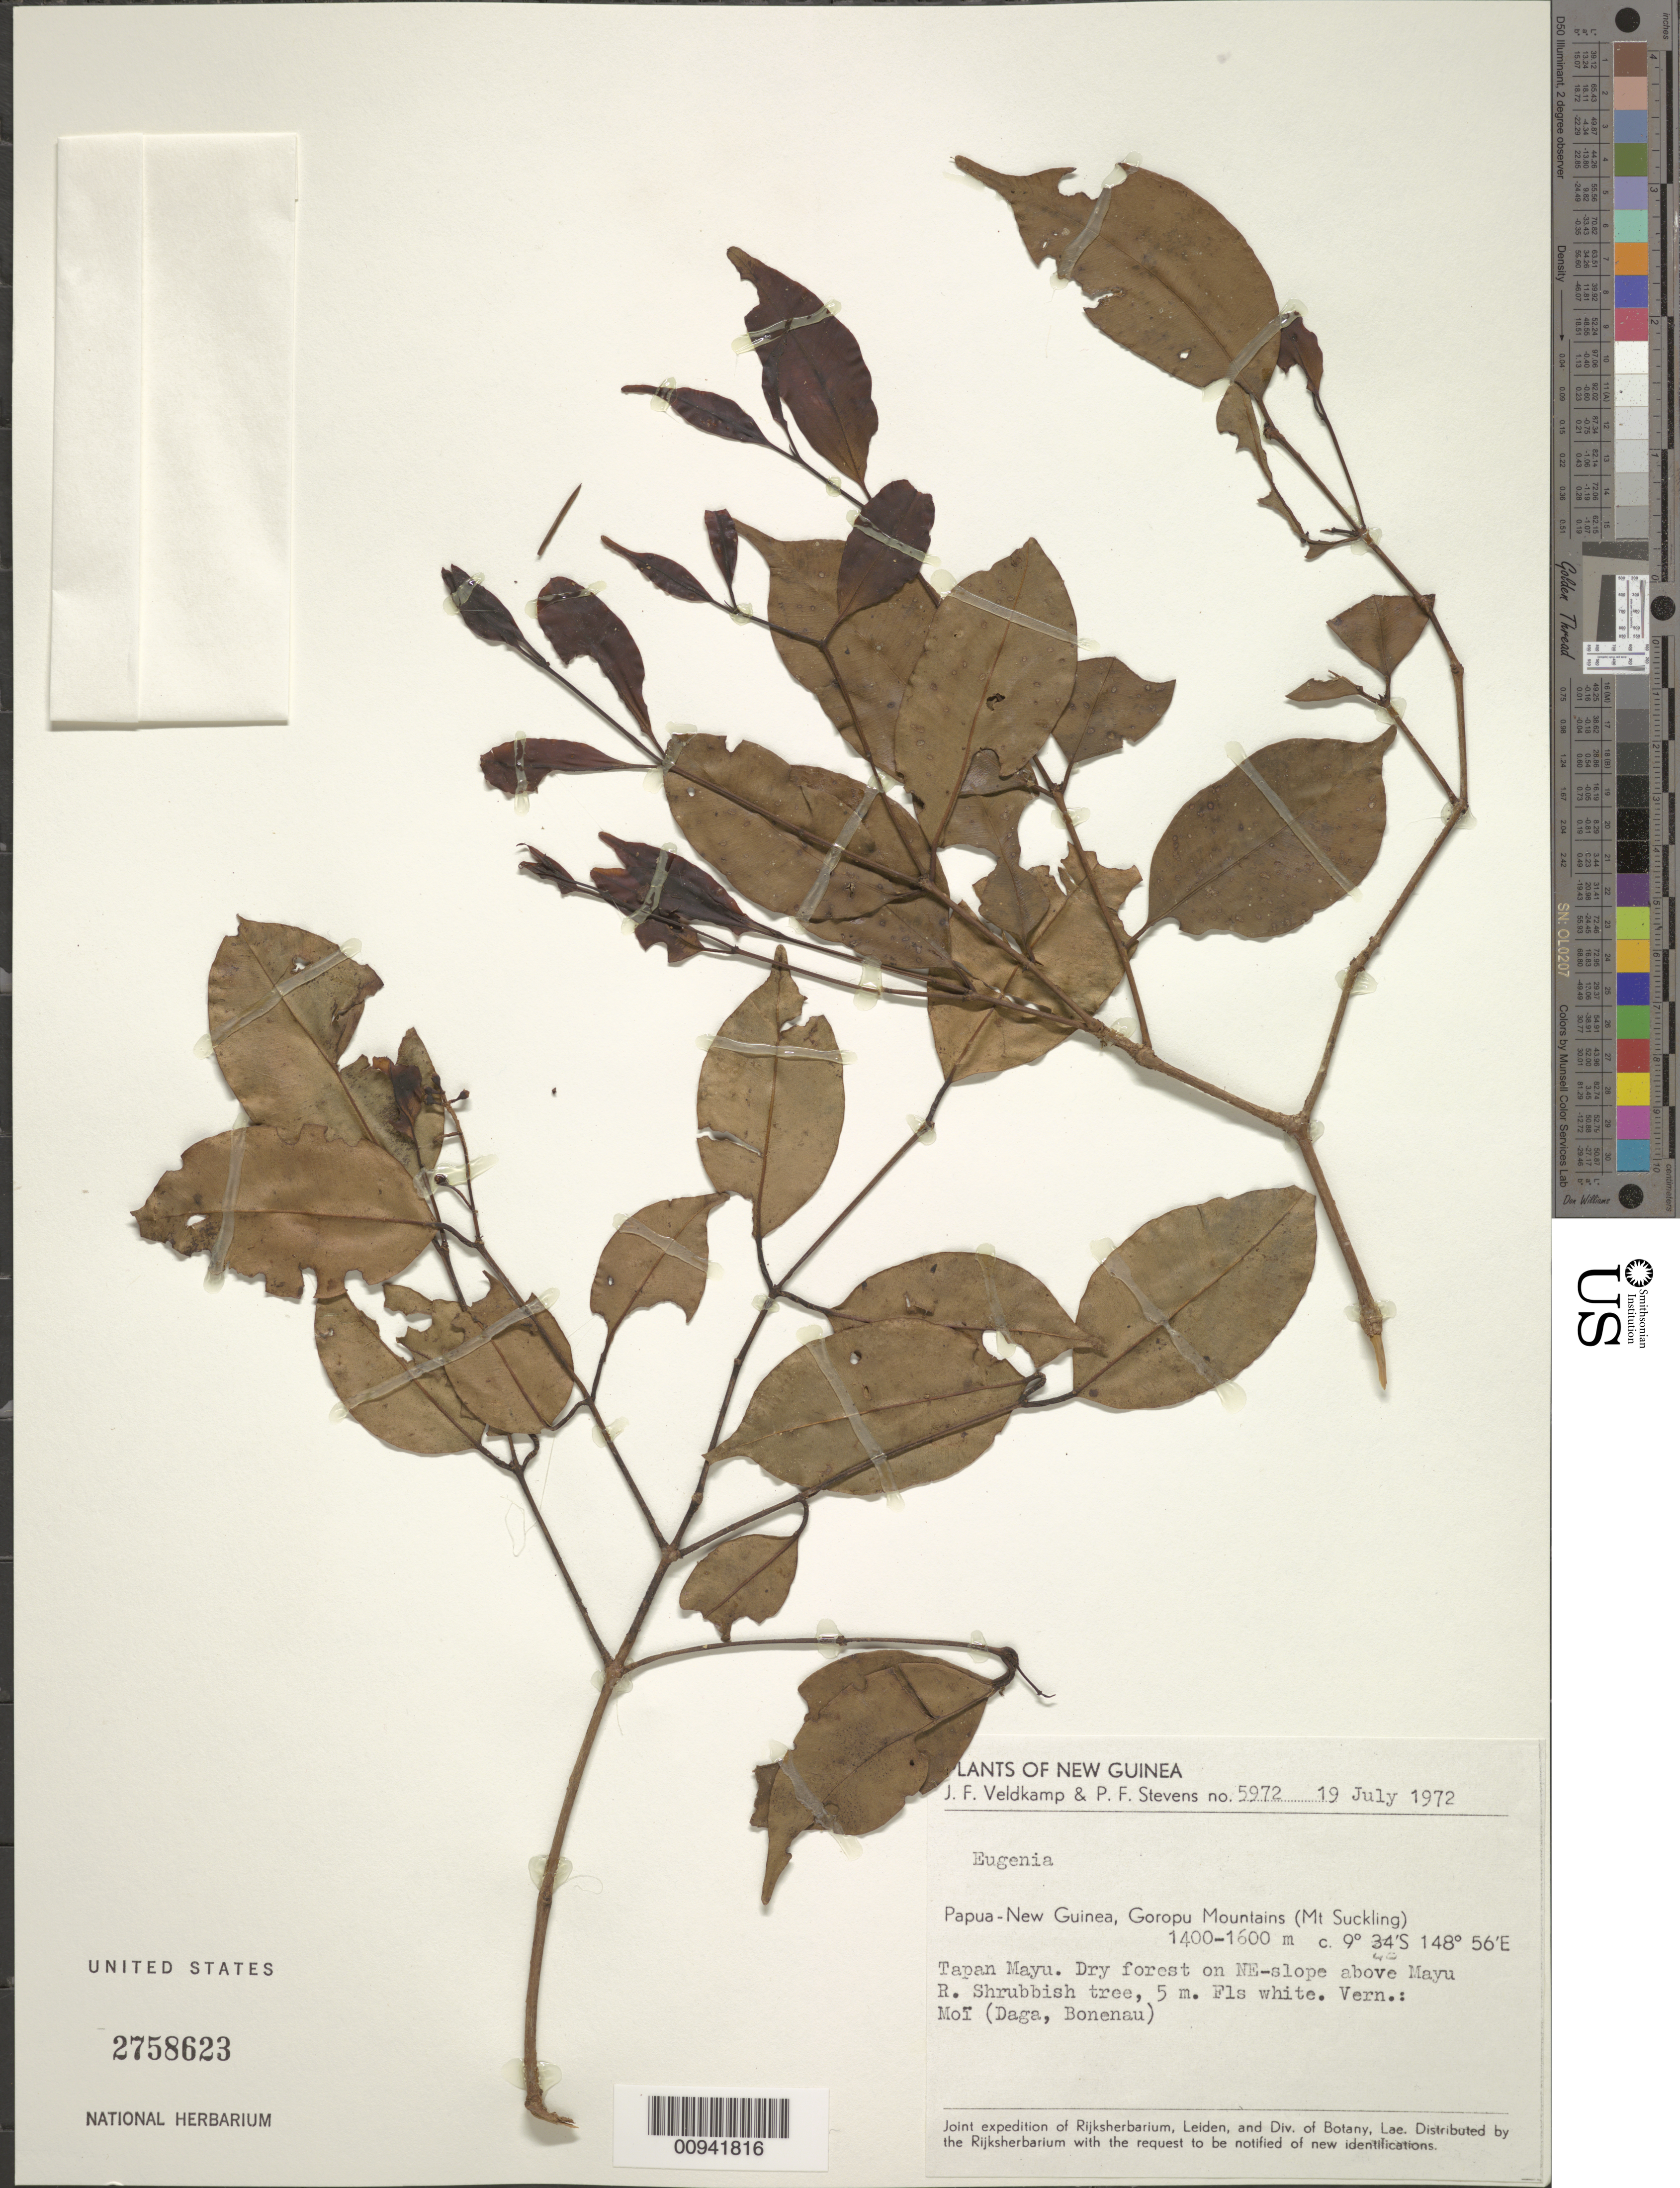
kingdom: Plantae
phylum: Tracheophyta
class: Magnoliopsida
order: Myrtales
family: Myrtaceae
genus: Syzygium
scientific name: Syzygium plumeum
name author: (Ridl.) Merr. & L.M. Perry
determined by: Craven, L. A.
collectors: J. F. Veldkamp & P. F. Stevens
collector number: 5972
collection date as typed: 19 Jul 1972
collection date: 1972-07-19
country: Papua New Guinea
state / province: Northern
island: New Guinea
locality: Goropu Mountains (Mt. Suckling); Tapan Mayu.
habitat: Dry forest on NE-slope above Mayu R.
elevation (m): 1400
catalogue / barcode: US 2758623